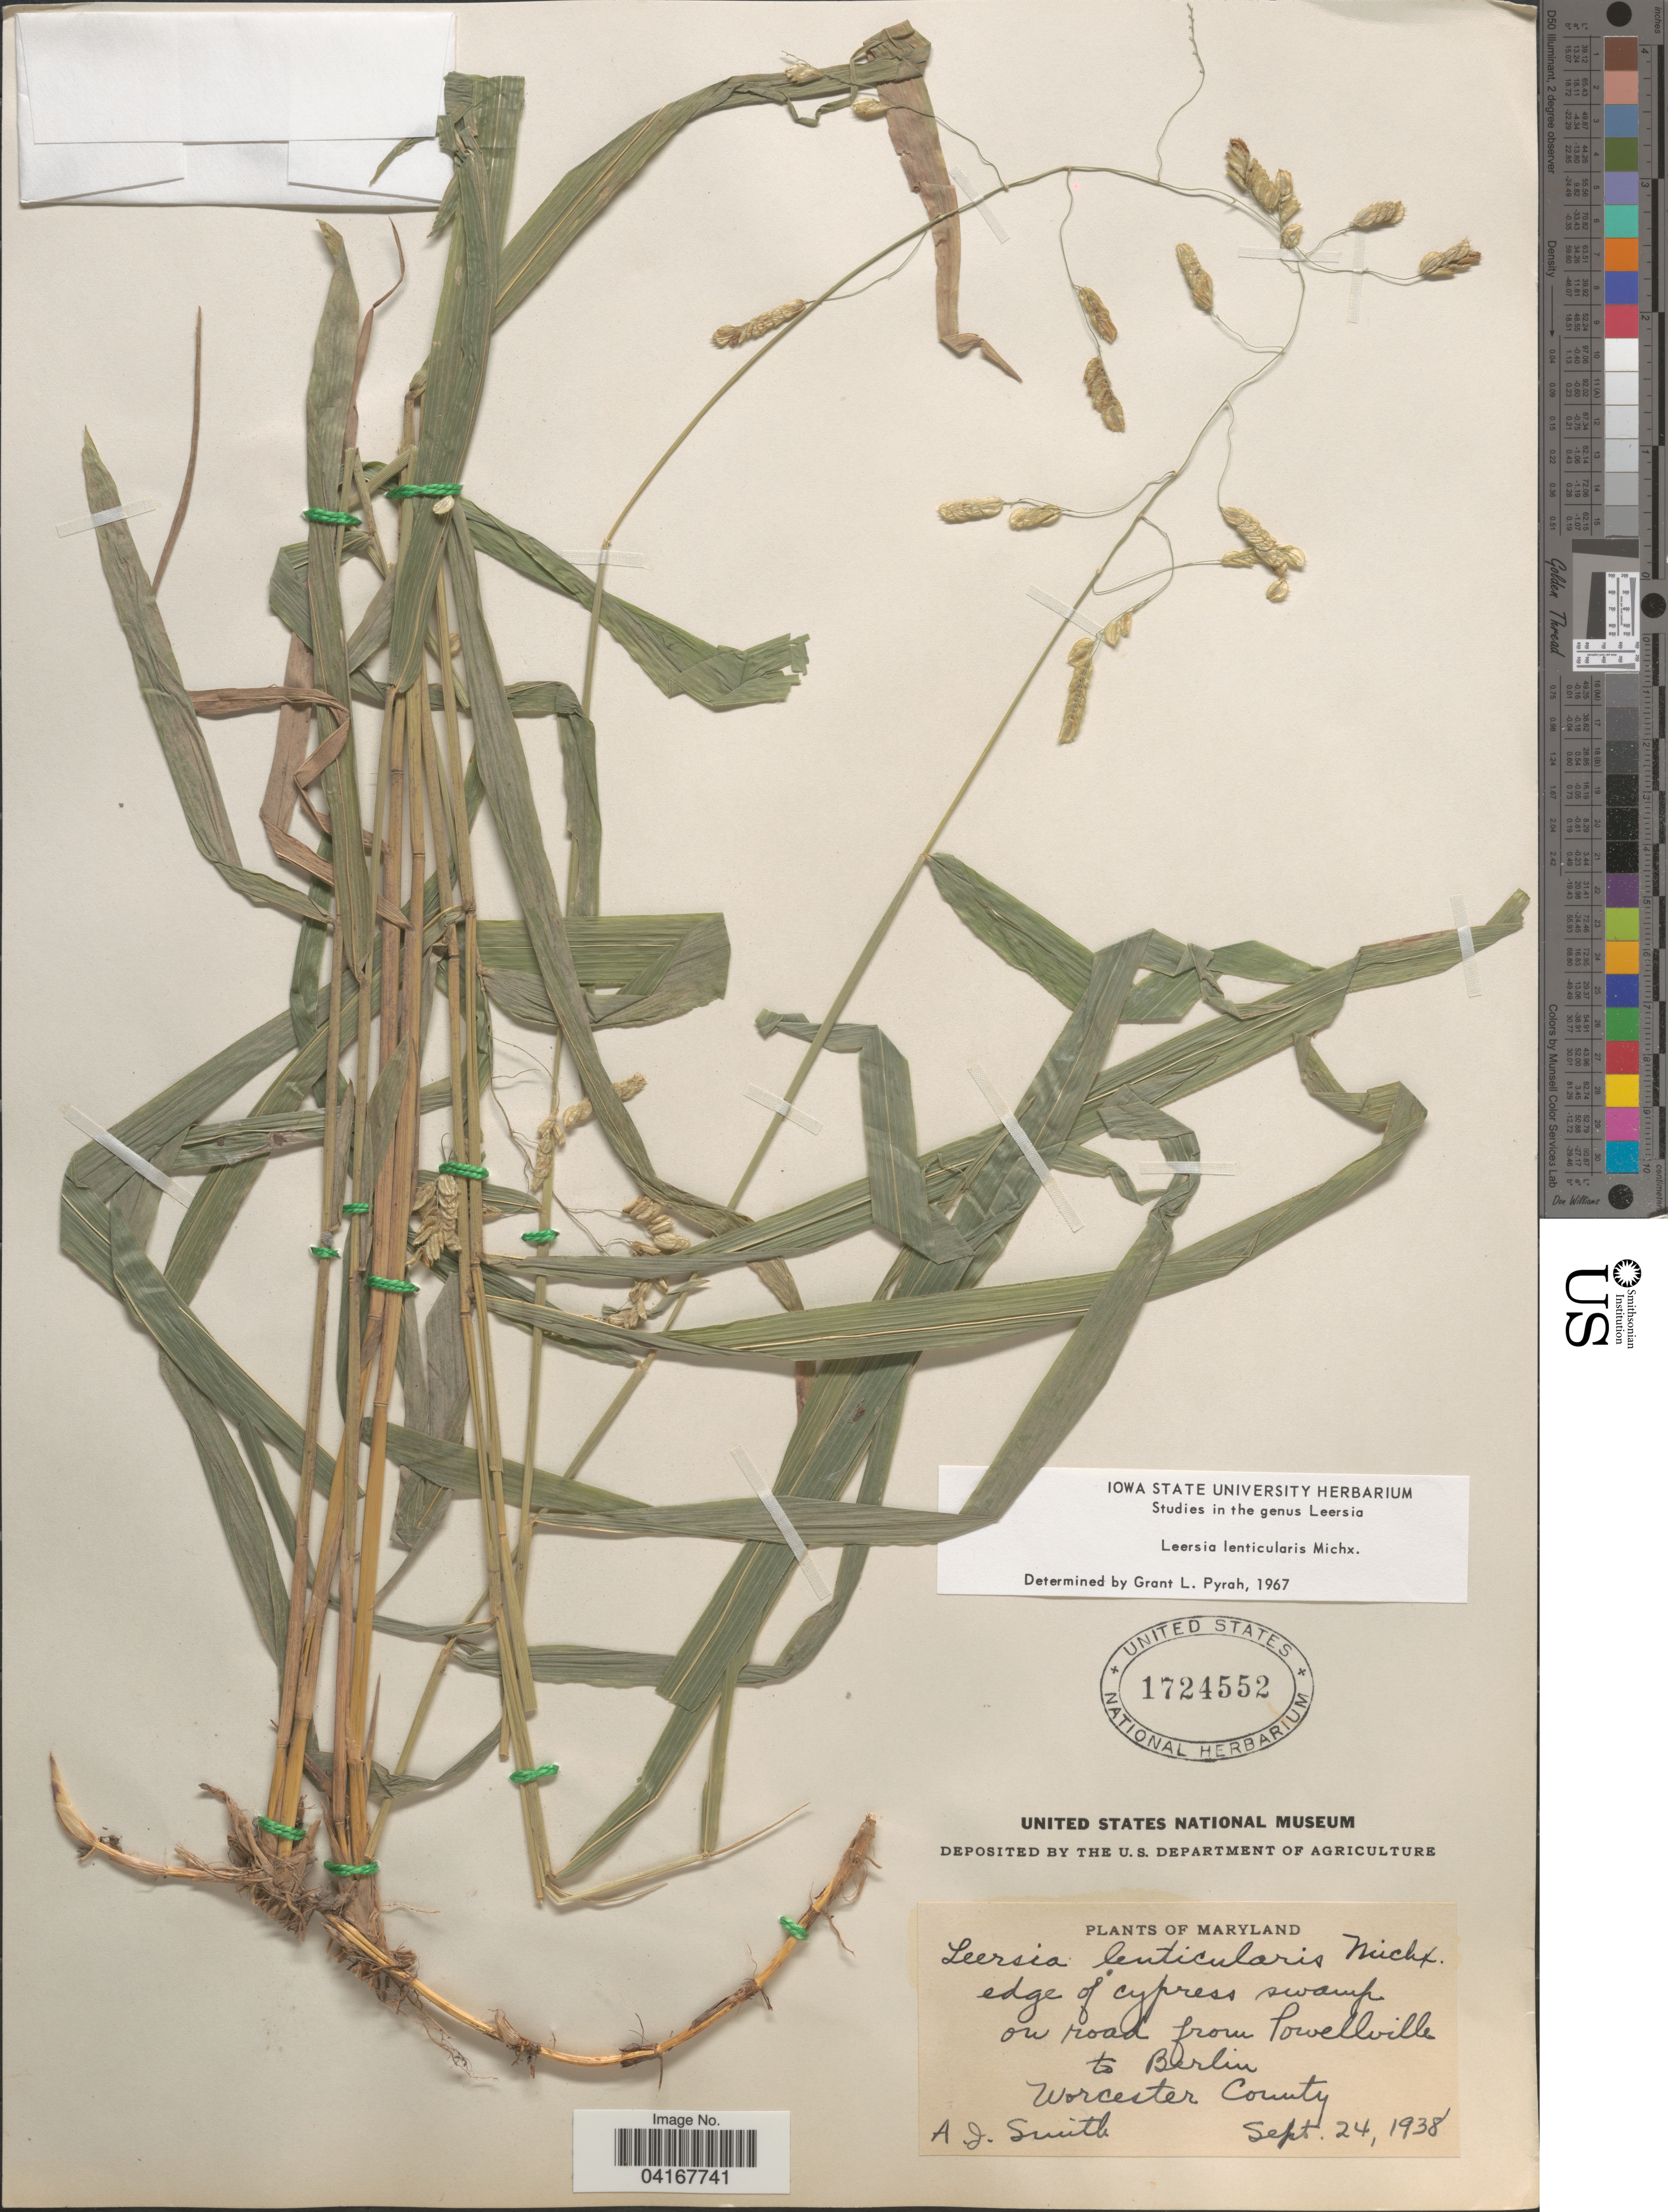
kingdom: Plantae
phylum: Tracheophyta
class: Liliopsida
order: Poales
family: Poaceae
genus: Leersia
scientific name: Leersia lenticularis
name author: Michx.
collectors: A. J. E. Smith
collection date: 1938-09-24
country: United States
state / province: Maryland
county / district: Worcester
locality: Edge of cypress swamp on road from Powellville to Berlin. Worcester County.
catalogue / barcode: US 1724552